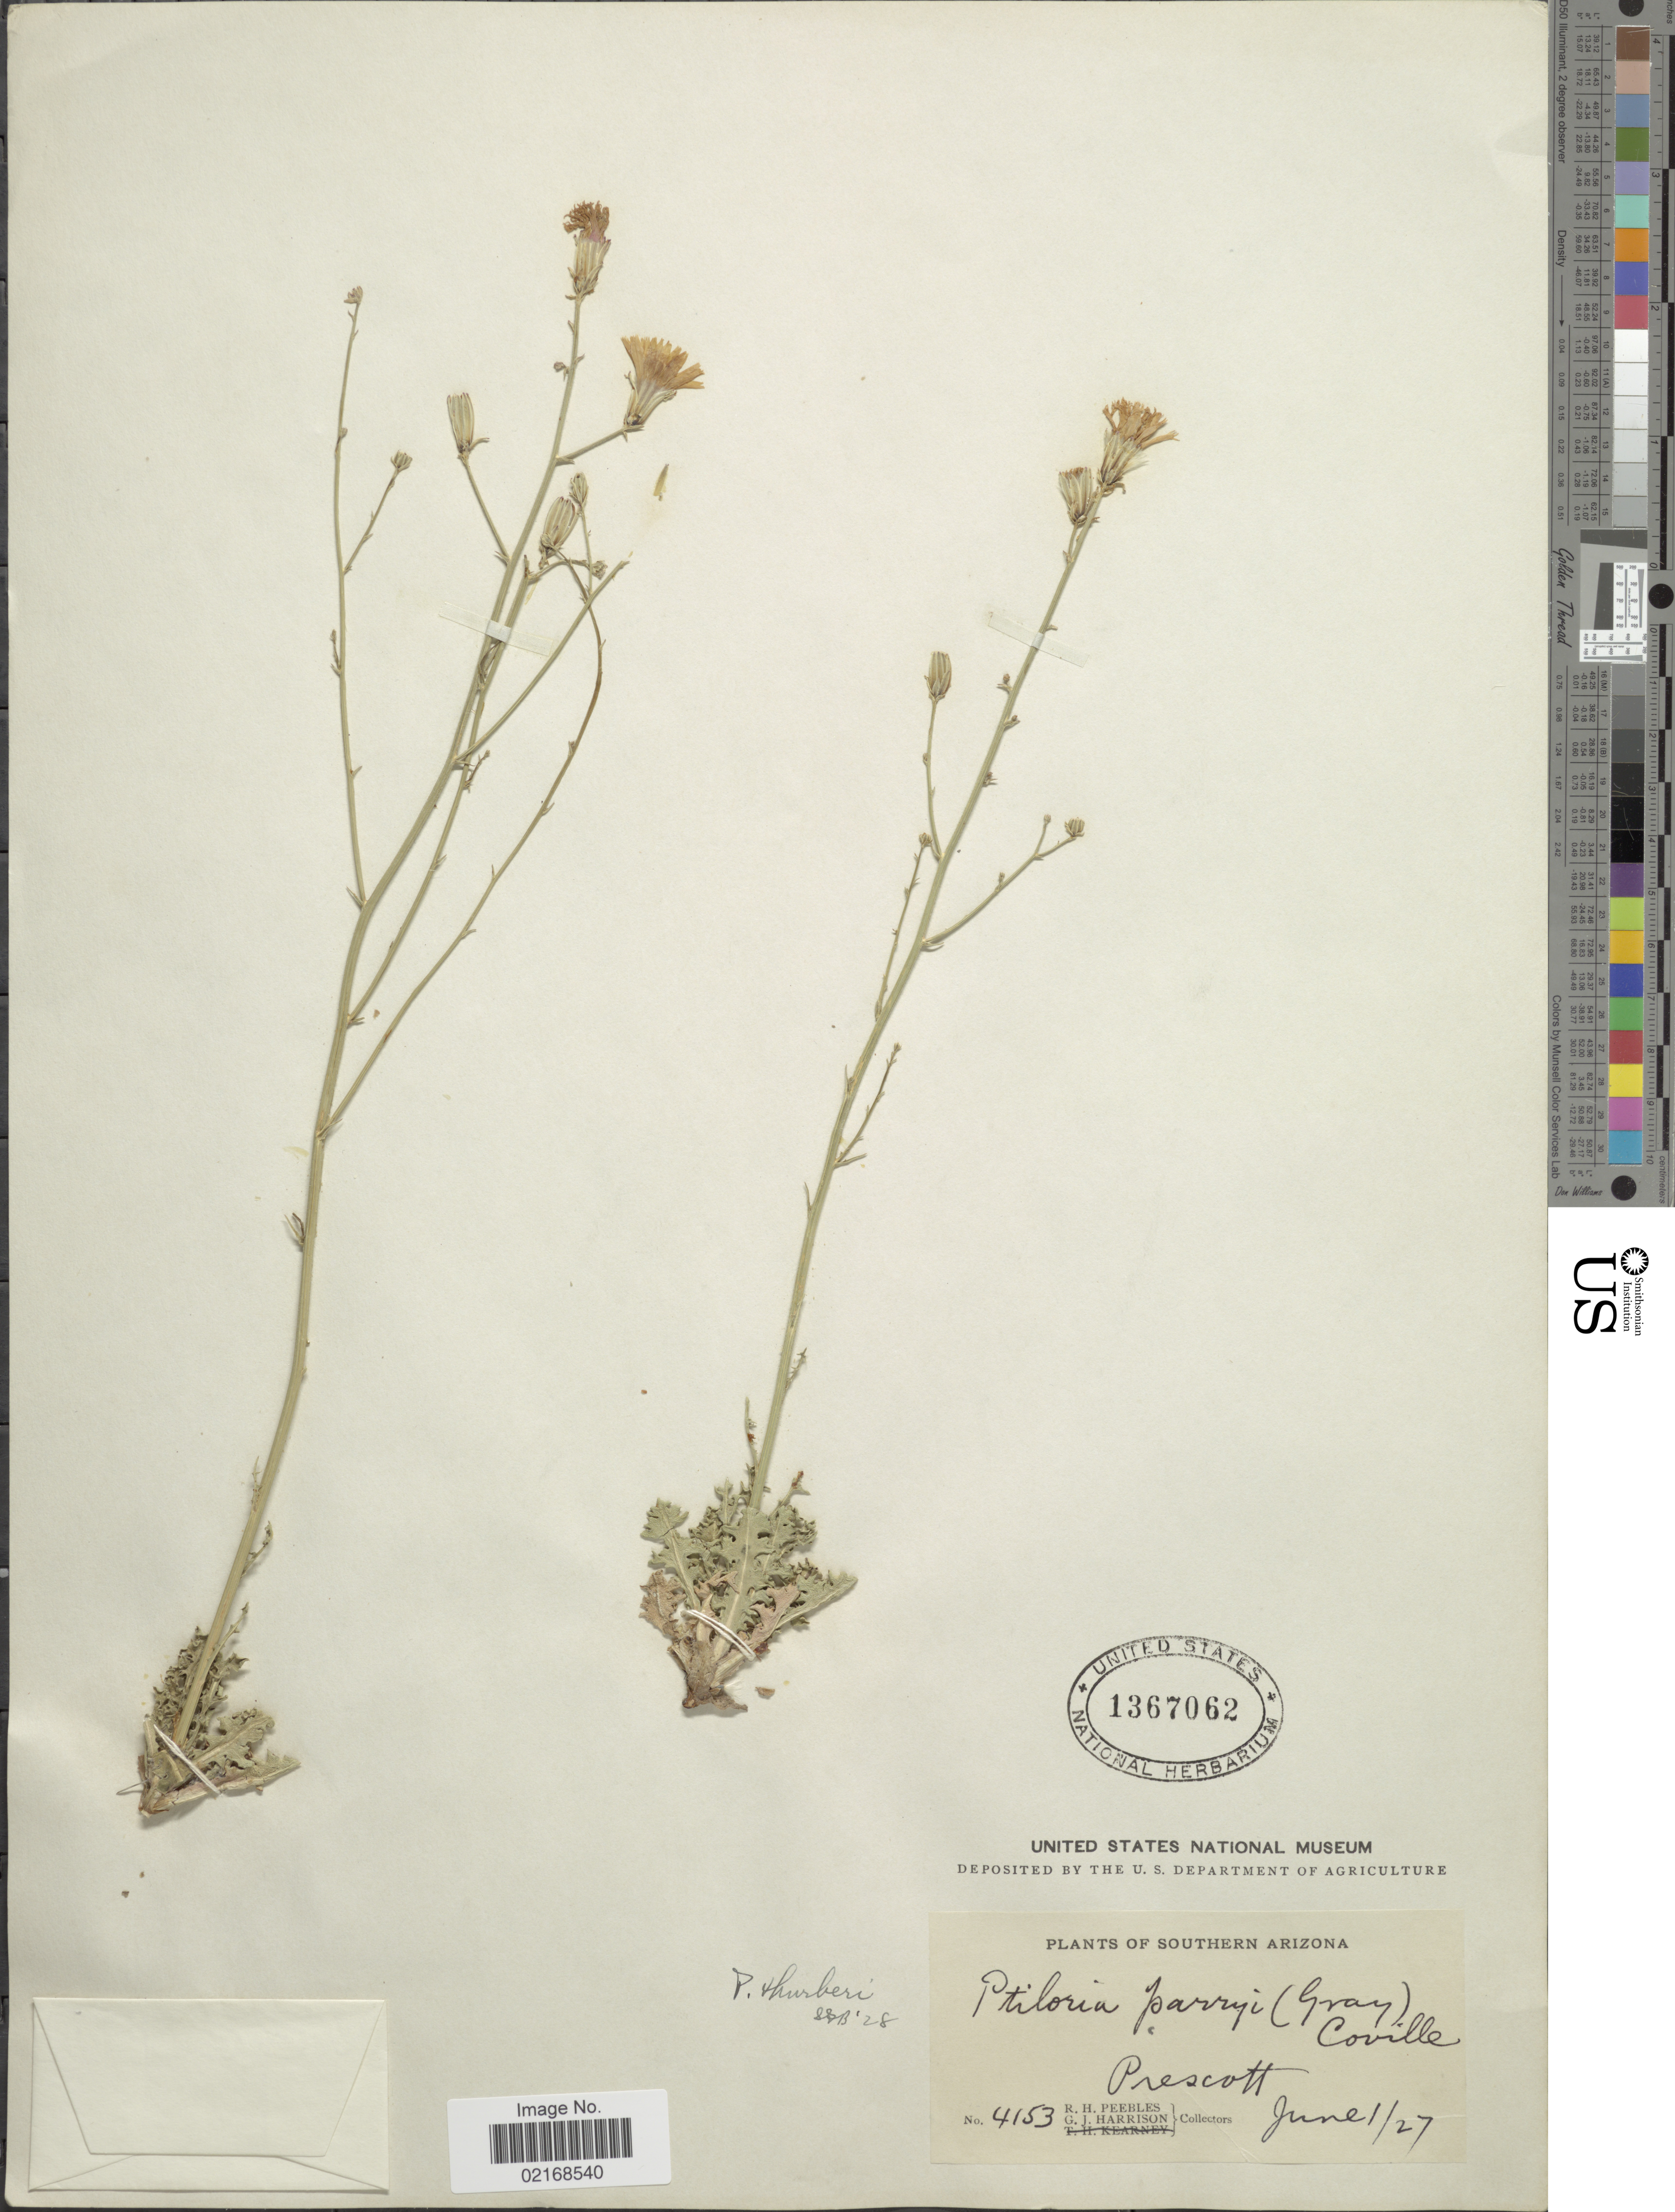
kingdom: Plantae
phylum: Tracheophyta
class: Magnoliopsida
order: Asterales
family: Asteraceae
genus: Stephanomeria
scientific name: Stephanomeria thurberi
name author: A. Gray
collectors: R. H. Peebles & G. J. Harrison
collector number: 4153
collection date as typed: Transcribed d/m/y: 1/6/27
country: United States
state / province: Arizona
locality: Southern Arizona, Prescott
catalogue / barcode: US 1367062